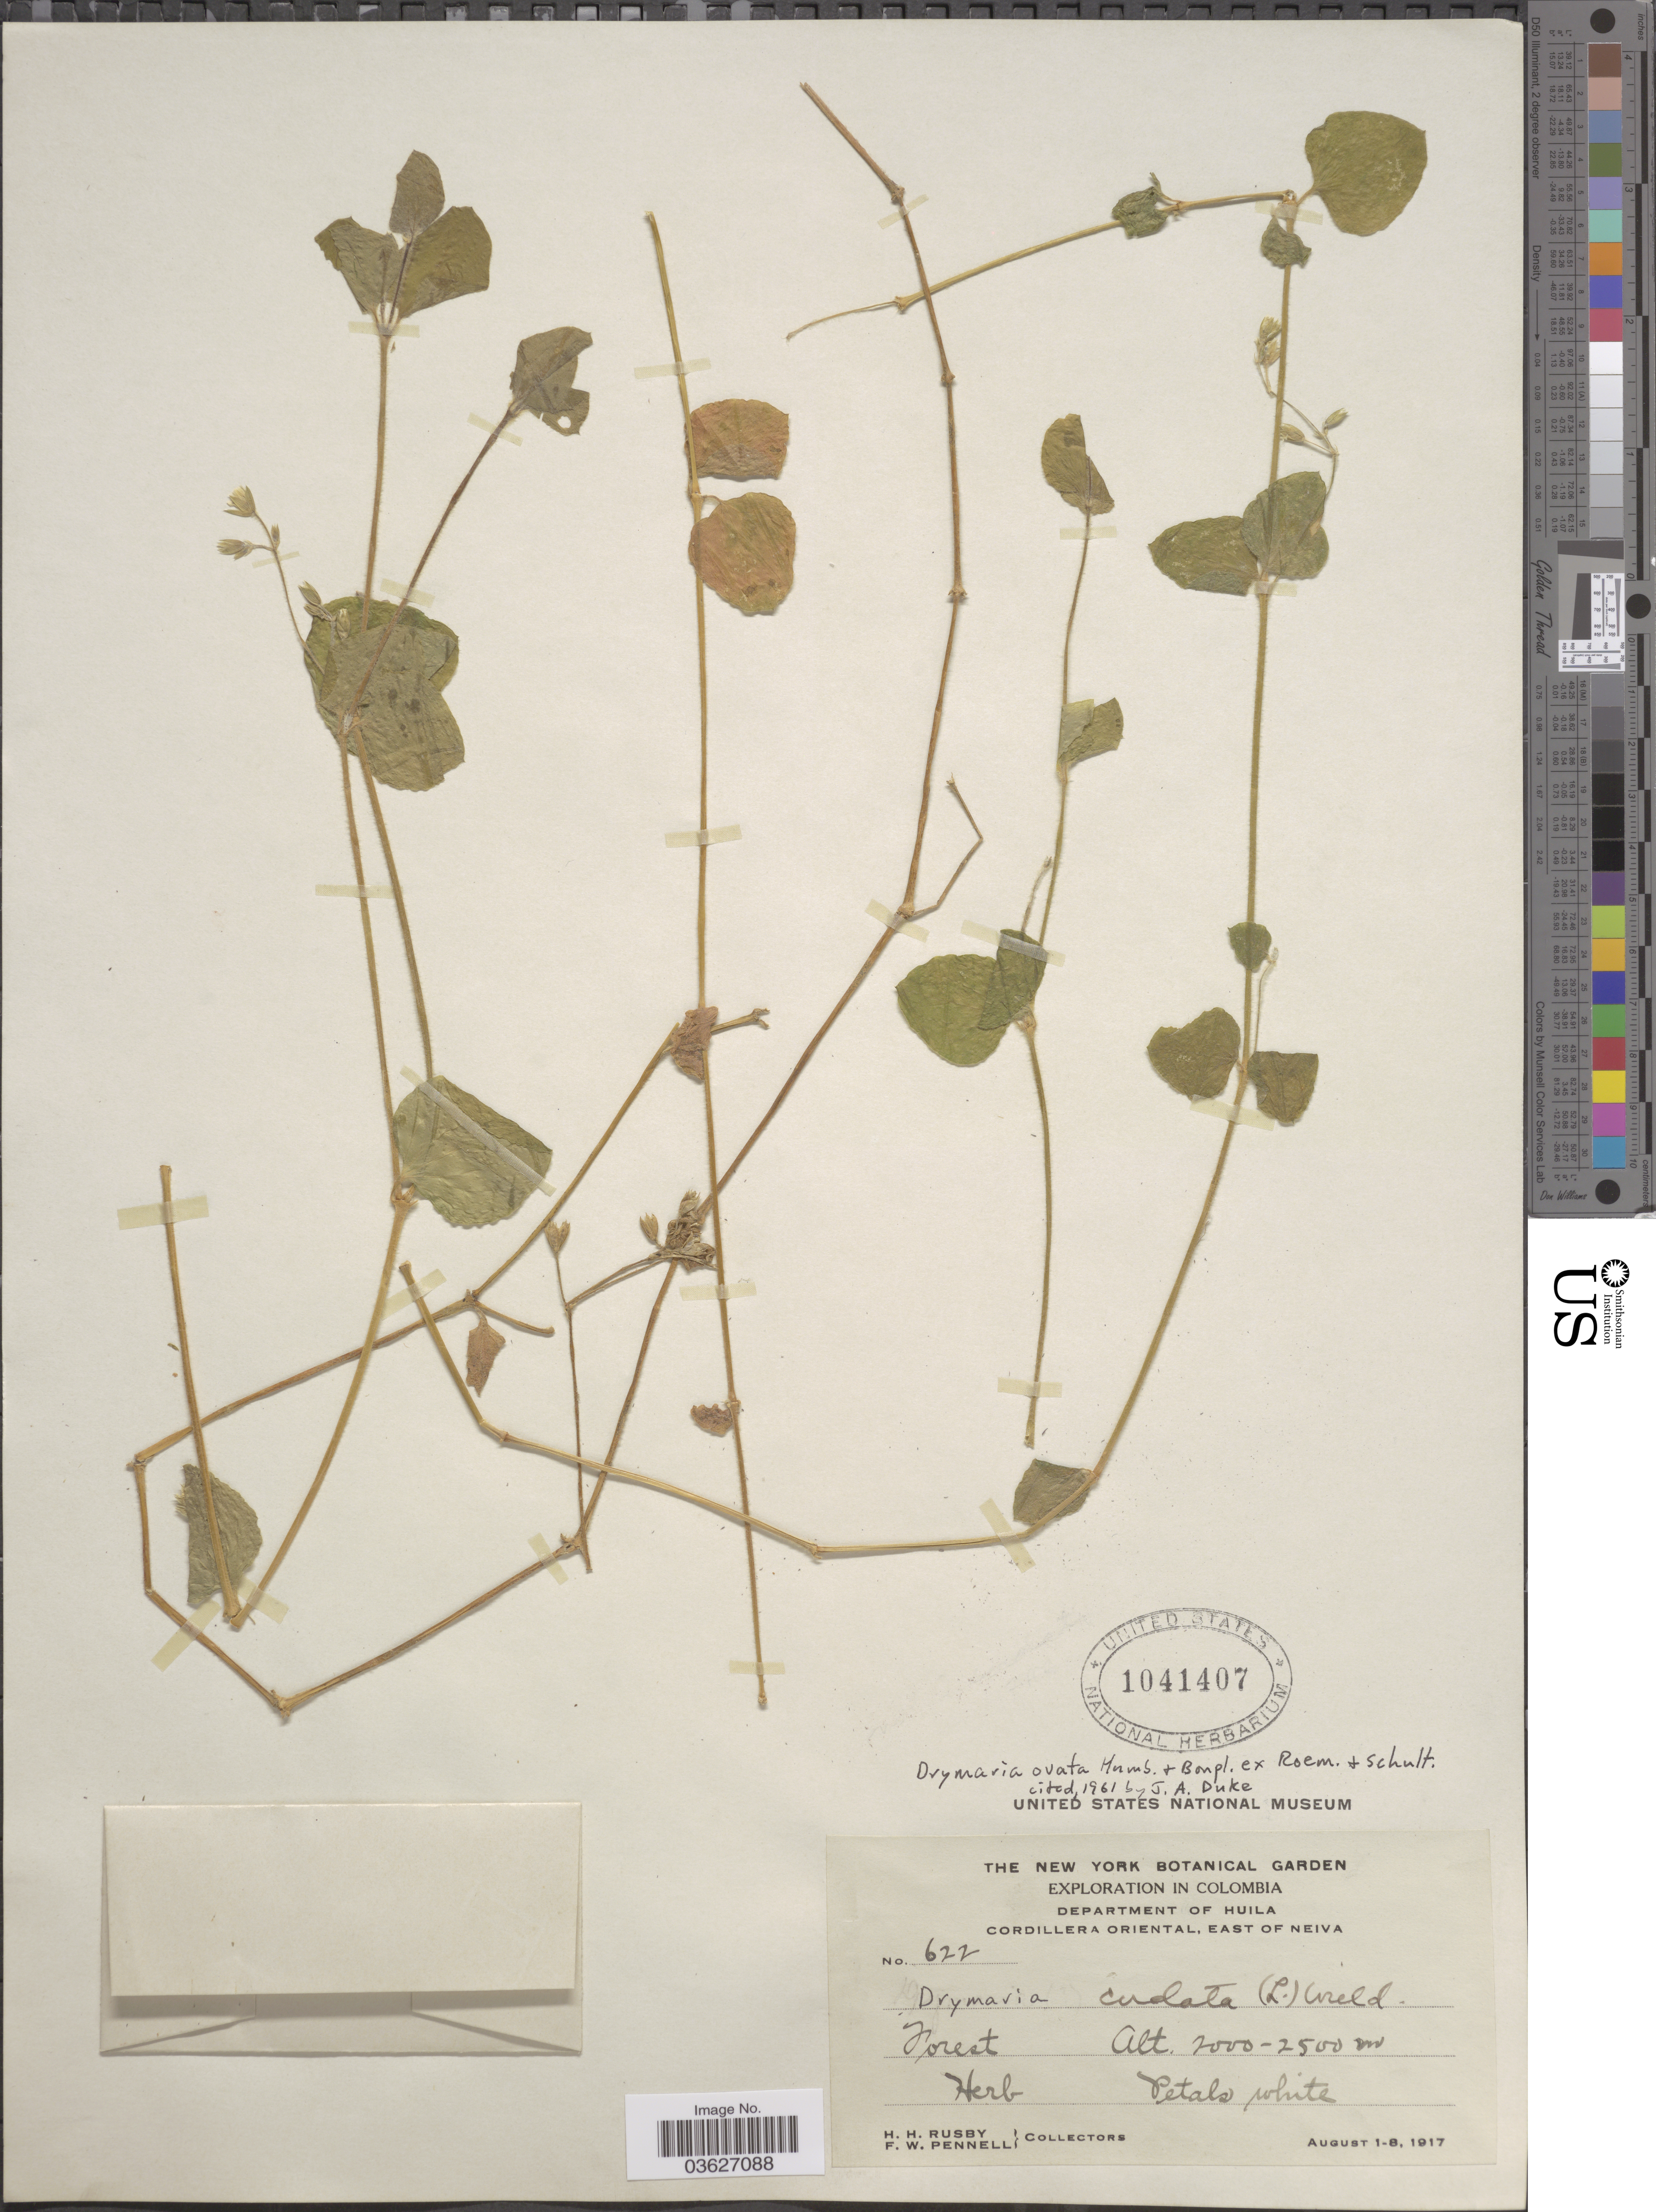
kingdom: Plantae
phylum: Tracheophyta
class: Magnoliopsida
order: Caryophyllales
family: Caryophyllaceae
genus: Drymaria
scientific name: Drymaria ovata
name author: Humb. & Bonpl. ex Schult.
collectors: H. H. Rusby & F. W. Pennell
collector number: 622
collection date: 1917-08-01/1917-08-08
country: Colombia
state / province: Huila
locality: Department of Huila. Cordillera Oriental, East of Neiva.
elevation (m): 2000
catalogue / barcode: US 1041407